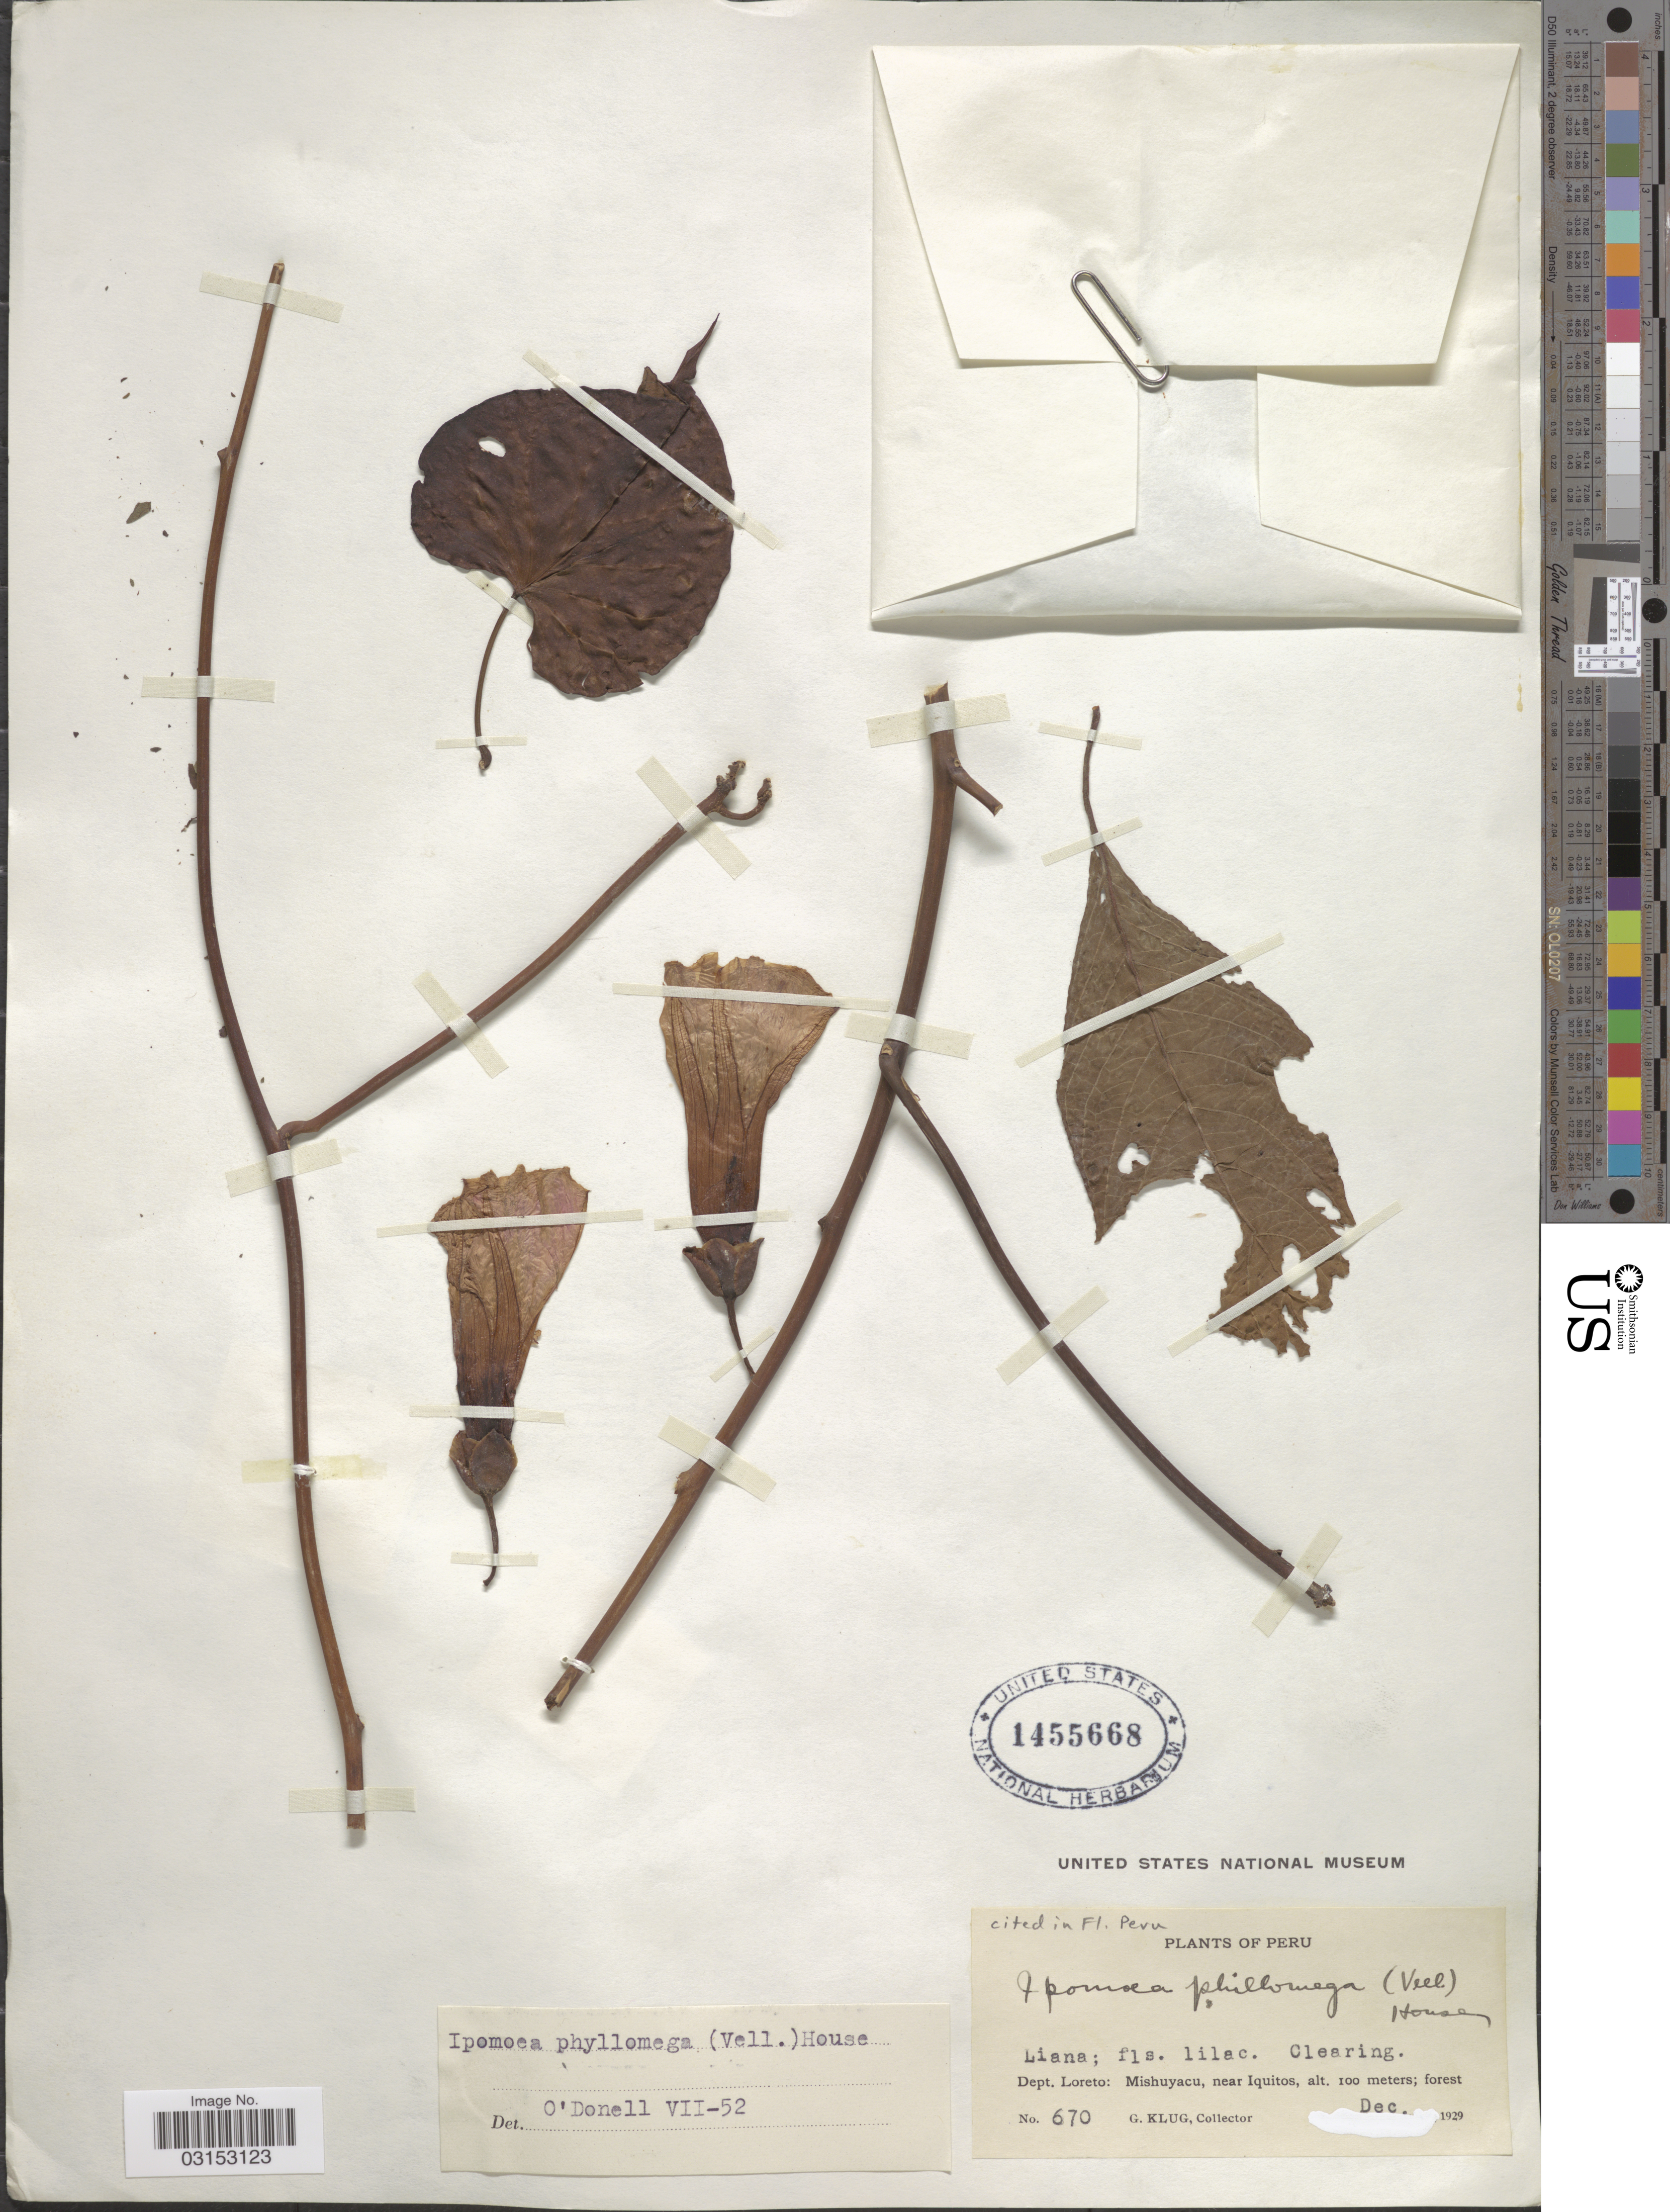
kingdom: Plantae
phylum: Tracheophyta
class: Magnoliopsida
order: Solanales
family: Convolvulaceae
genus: Ipomoea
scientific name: Ipomoea philomega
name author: (Vell.) House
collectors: G. Klug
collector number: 670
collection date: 1929-12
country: Peru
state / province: Loreto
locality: Dept. Loreto: Mishuyacu, near Iquitos.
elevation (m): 100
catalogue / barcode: US 1455668